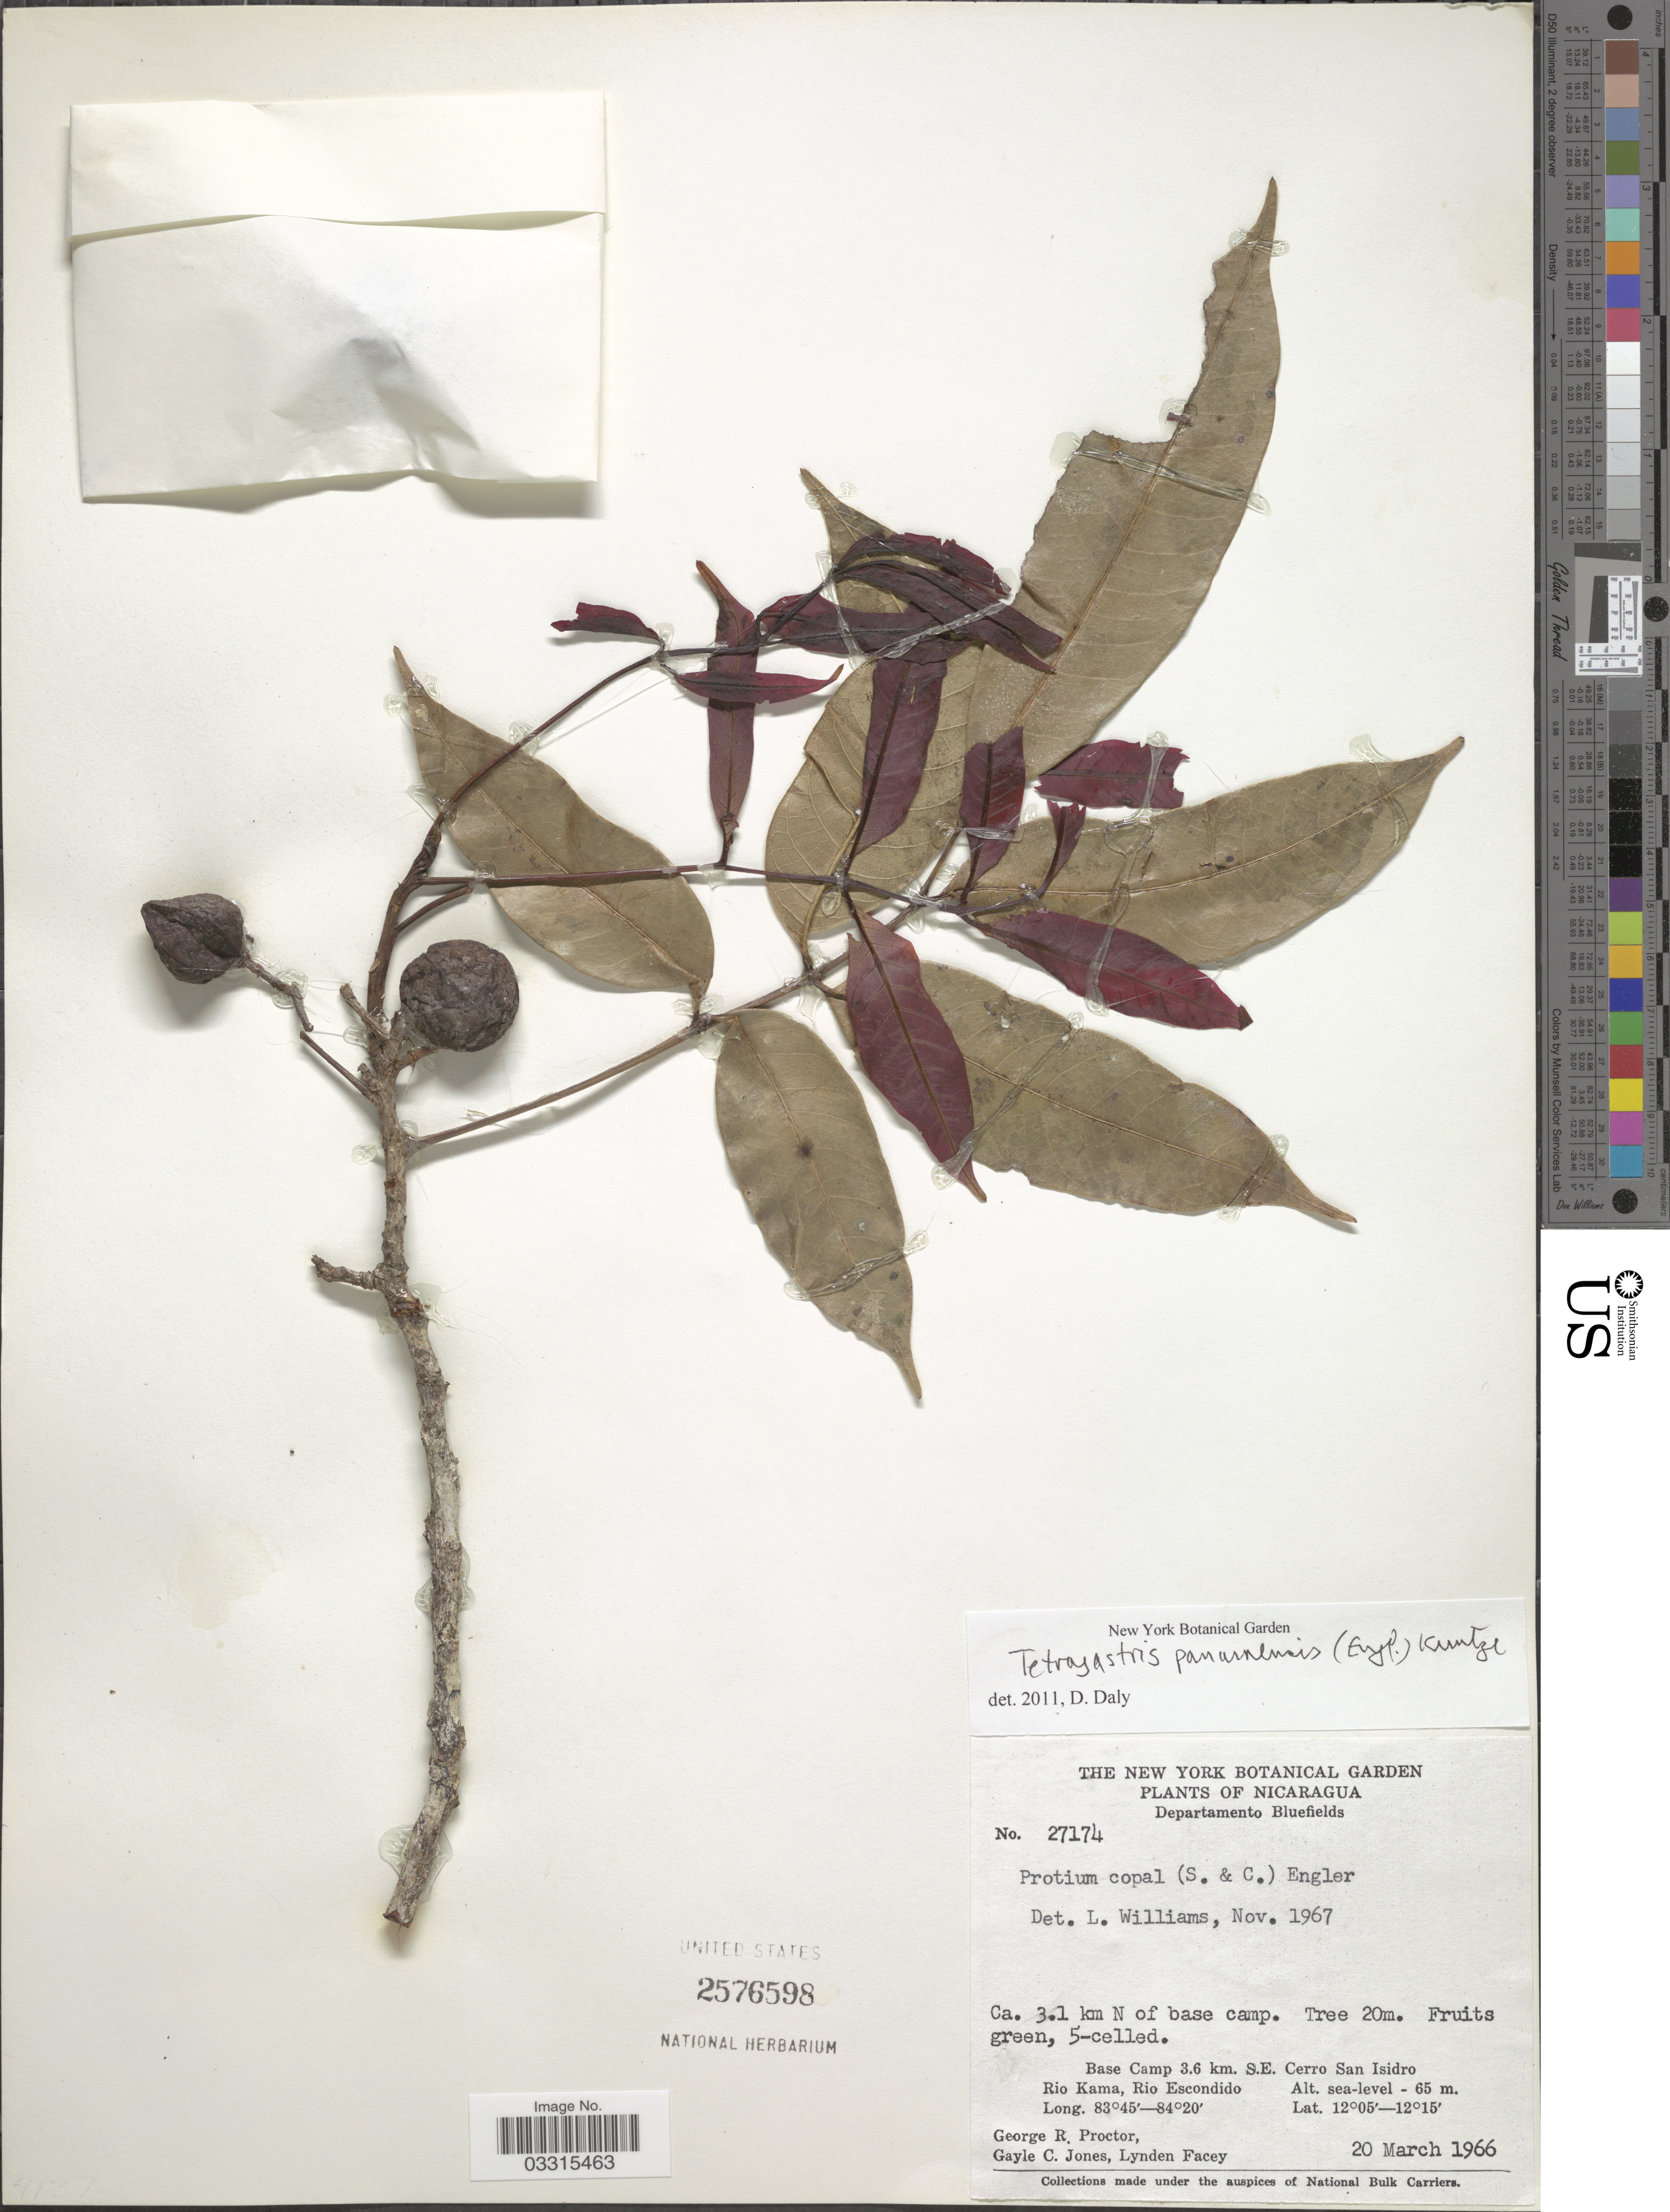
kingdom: Plantae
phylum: Tracheophyta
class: Magnoliopsida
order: Sapindales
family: Burseraceae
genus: Protium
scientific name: Protium stevensonii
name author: (Standl.) Daly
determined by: Daly, Douglas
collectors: G. R. Proctor, G. C. Jones & L. Facey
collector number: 27174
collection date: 1966-03-20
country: Nicaragua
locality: Departamento Bluefields. Ca. 3.1 km N of base camp. Base Camp 3.6 km. S.E. Cerro San Isidro Rio Kama, Rio Escondido.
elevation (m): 0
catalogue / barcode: US 2576598